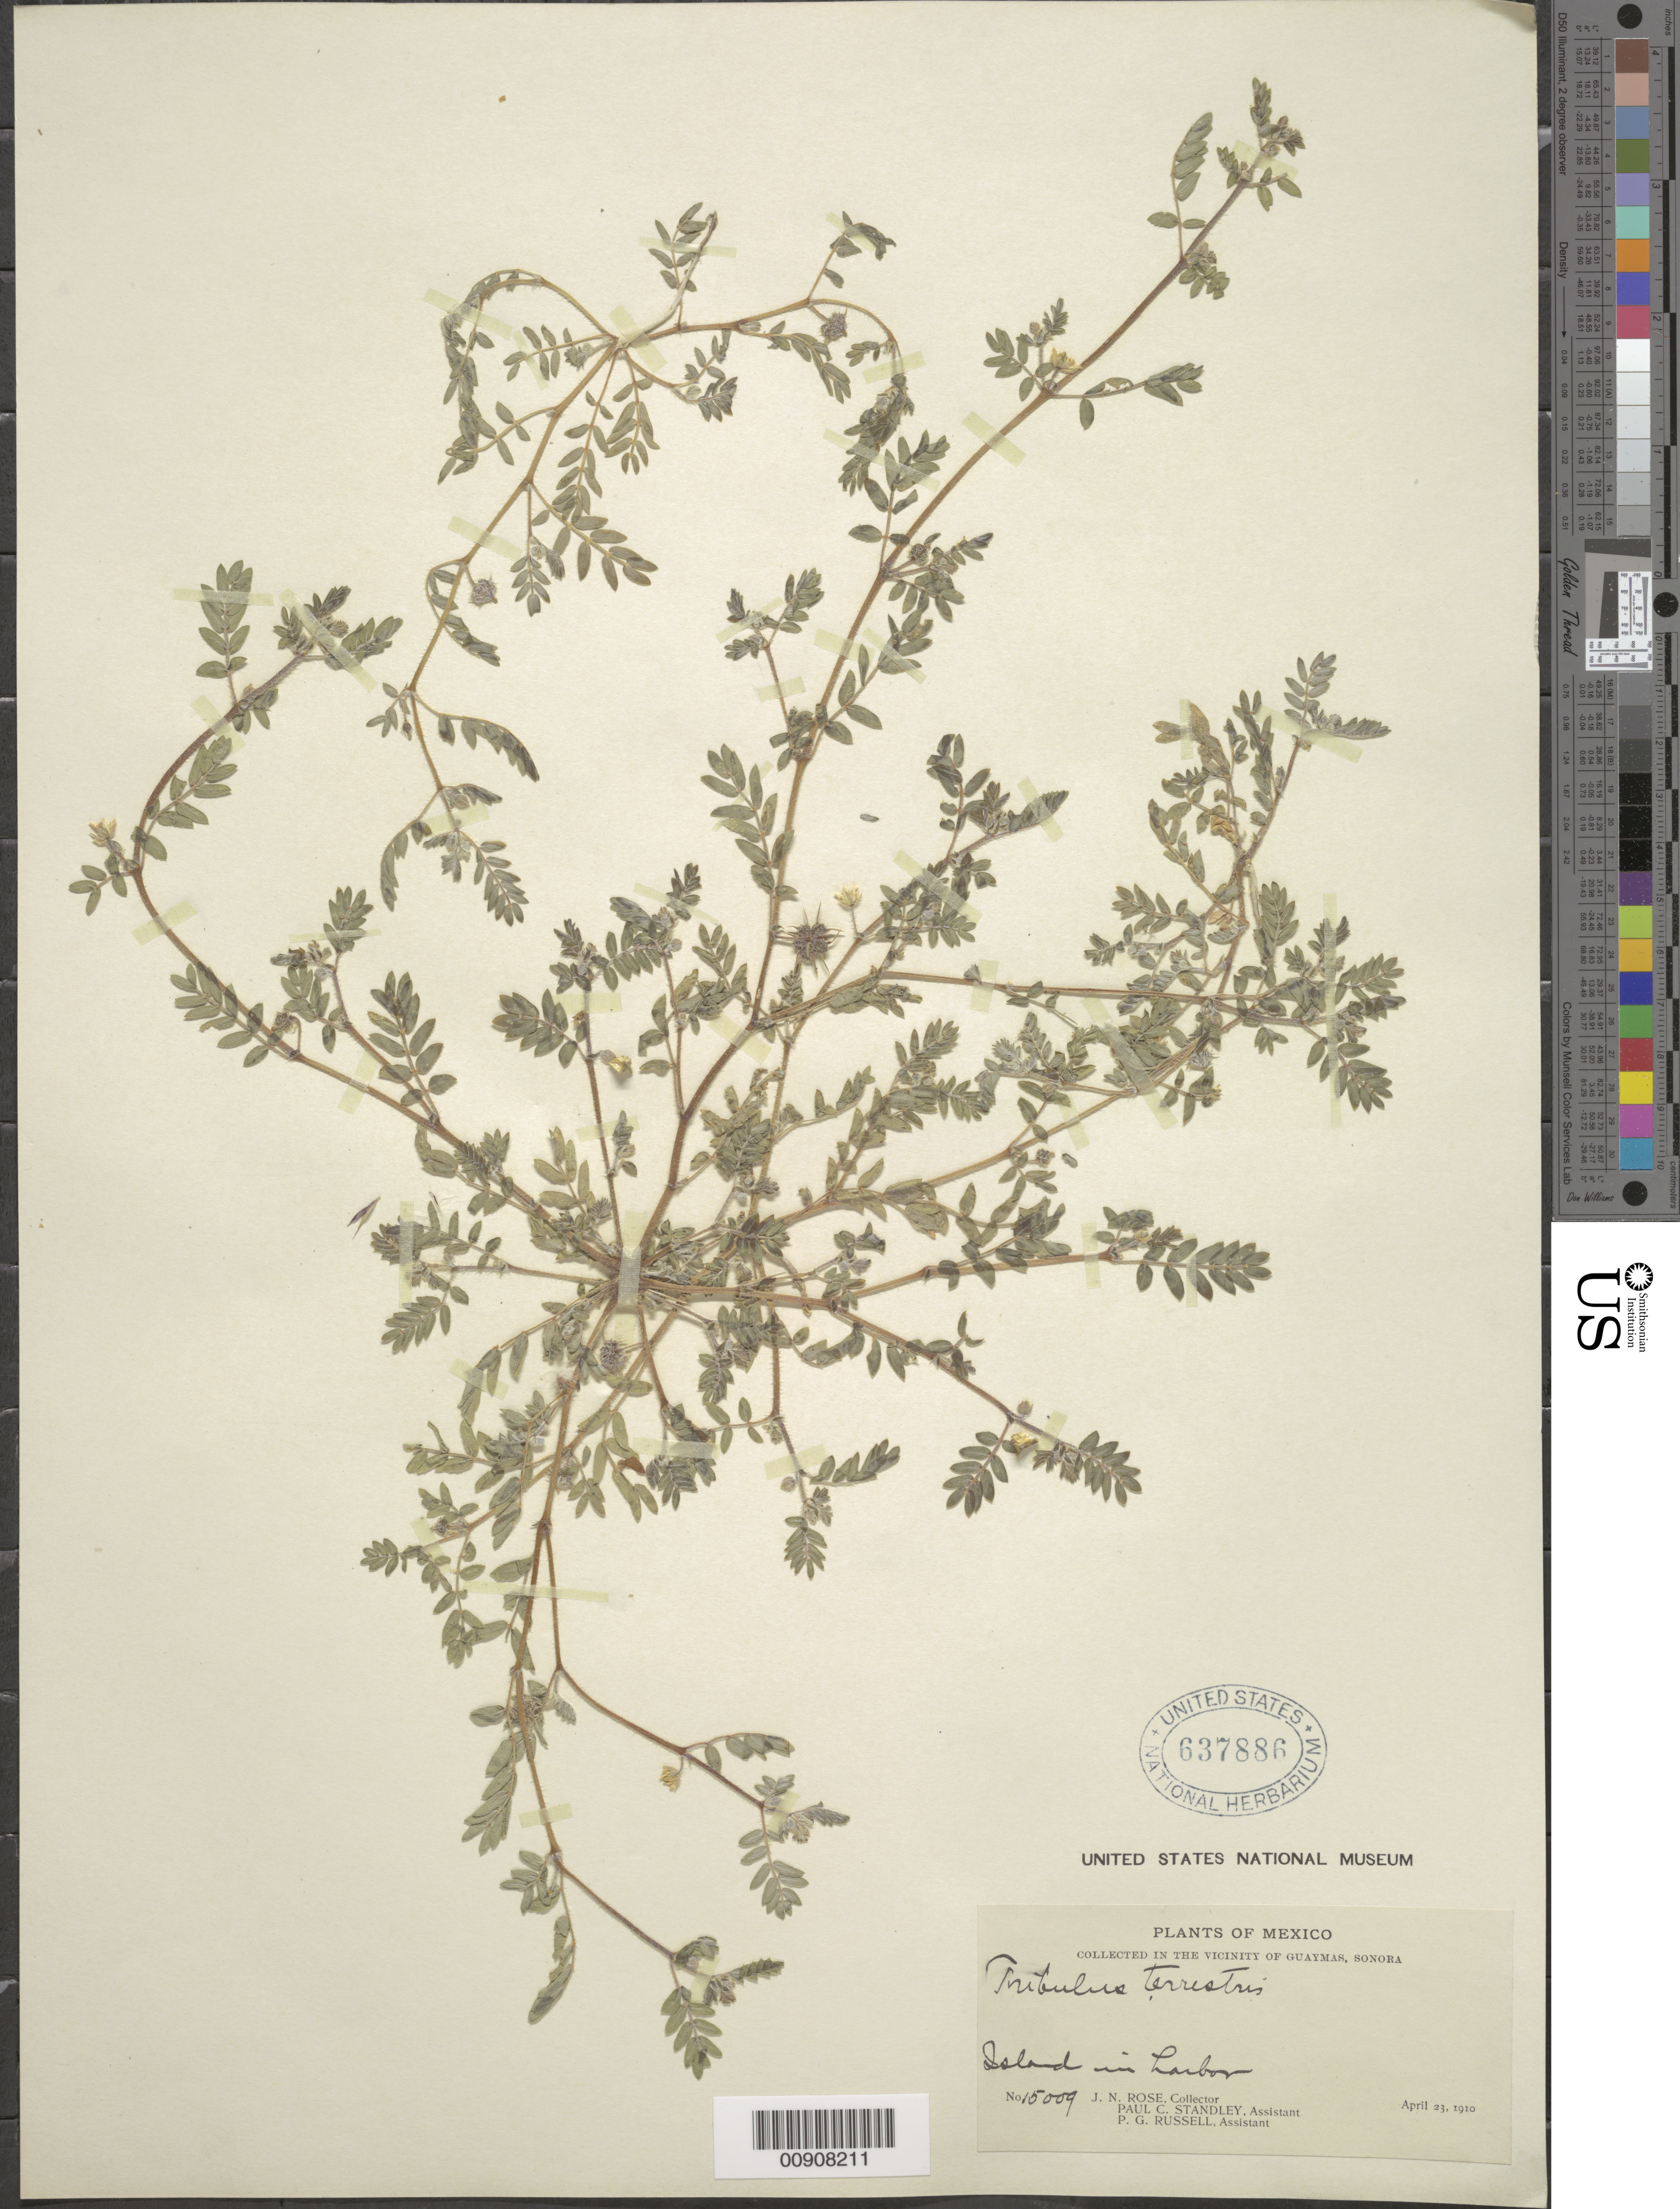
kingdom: Plantae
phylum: Tracheophyta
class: Magnoliopsida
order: Zygophyllales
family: Zygophyllaceae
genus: Tribulus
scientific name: Tribulus terrestris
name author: L.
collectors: J. N. Rose, P. C. Standley & P. G. Russell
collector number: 15009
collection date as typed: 23 Apr 1910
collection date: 1910-04-23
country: Mexico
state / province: Sonora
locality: Island in harbor. Vicinity of Guaymas, Sonora.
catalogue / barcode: US 637886